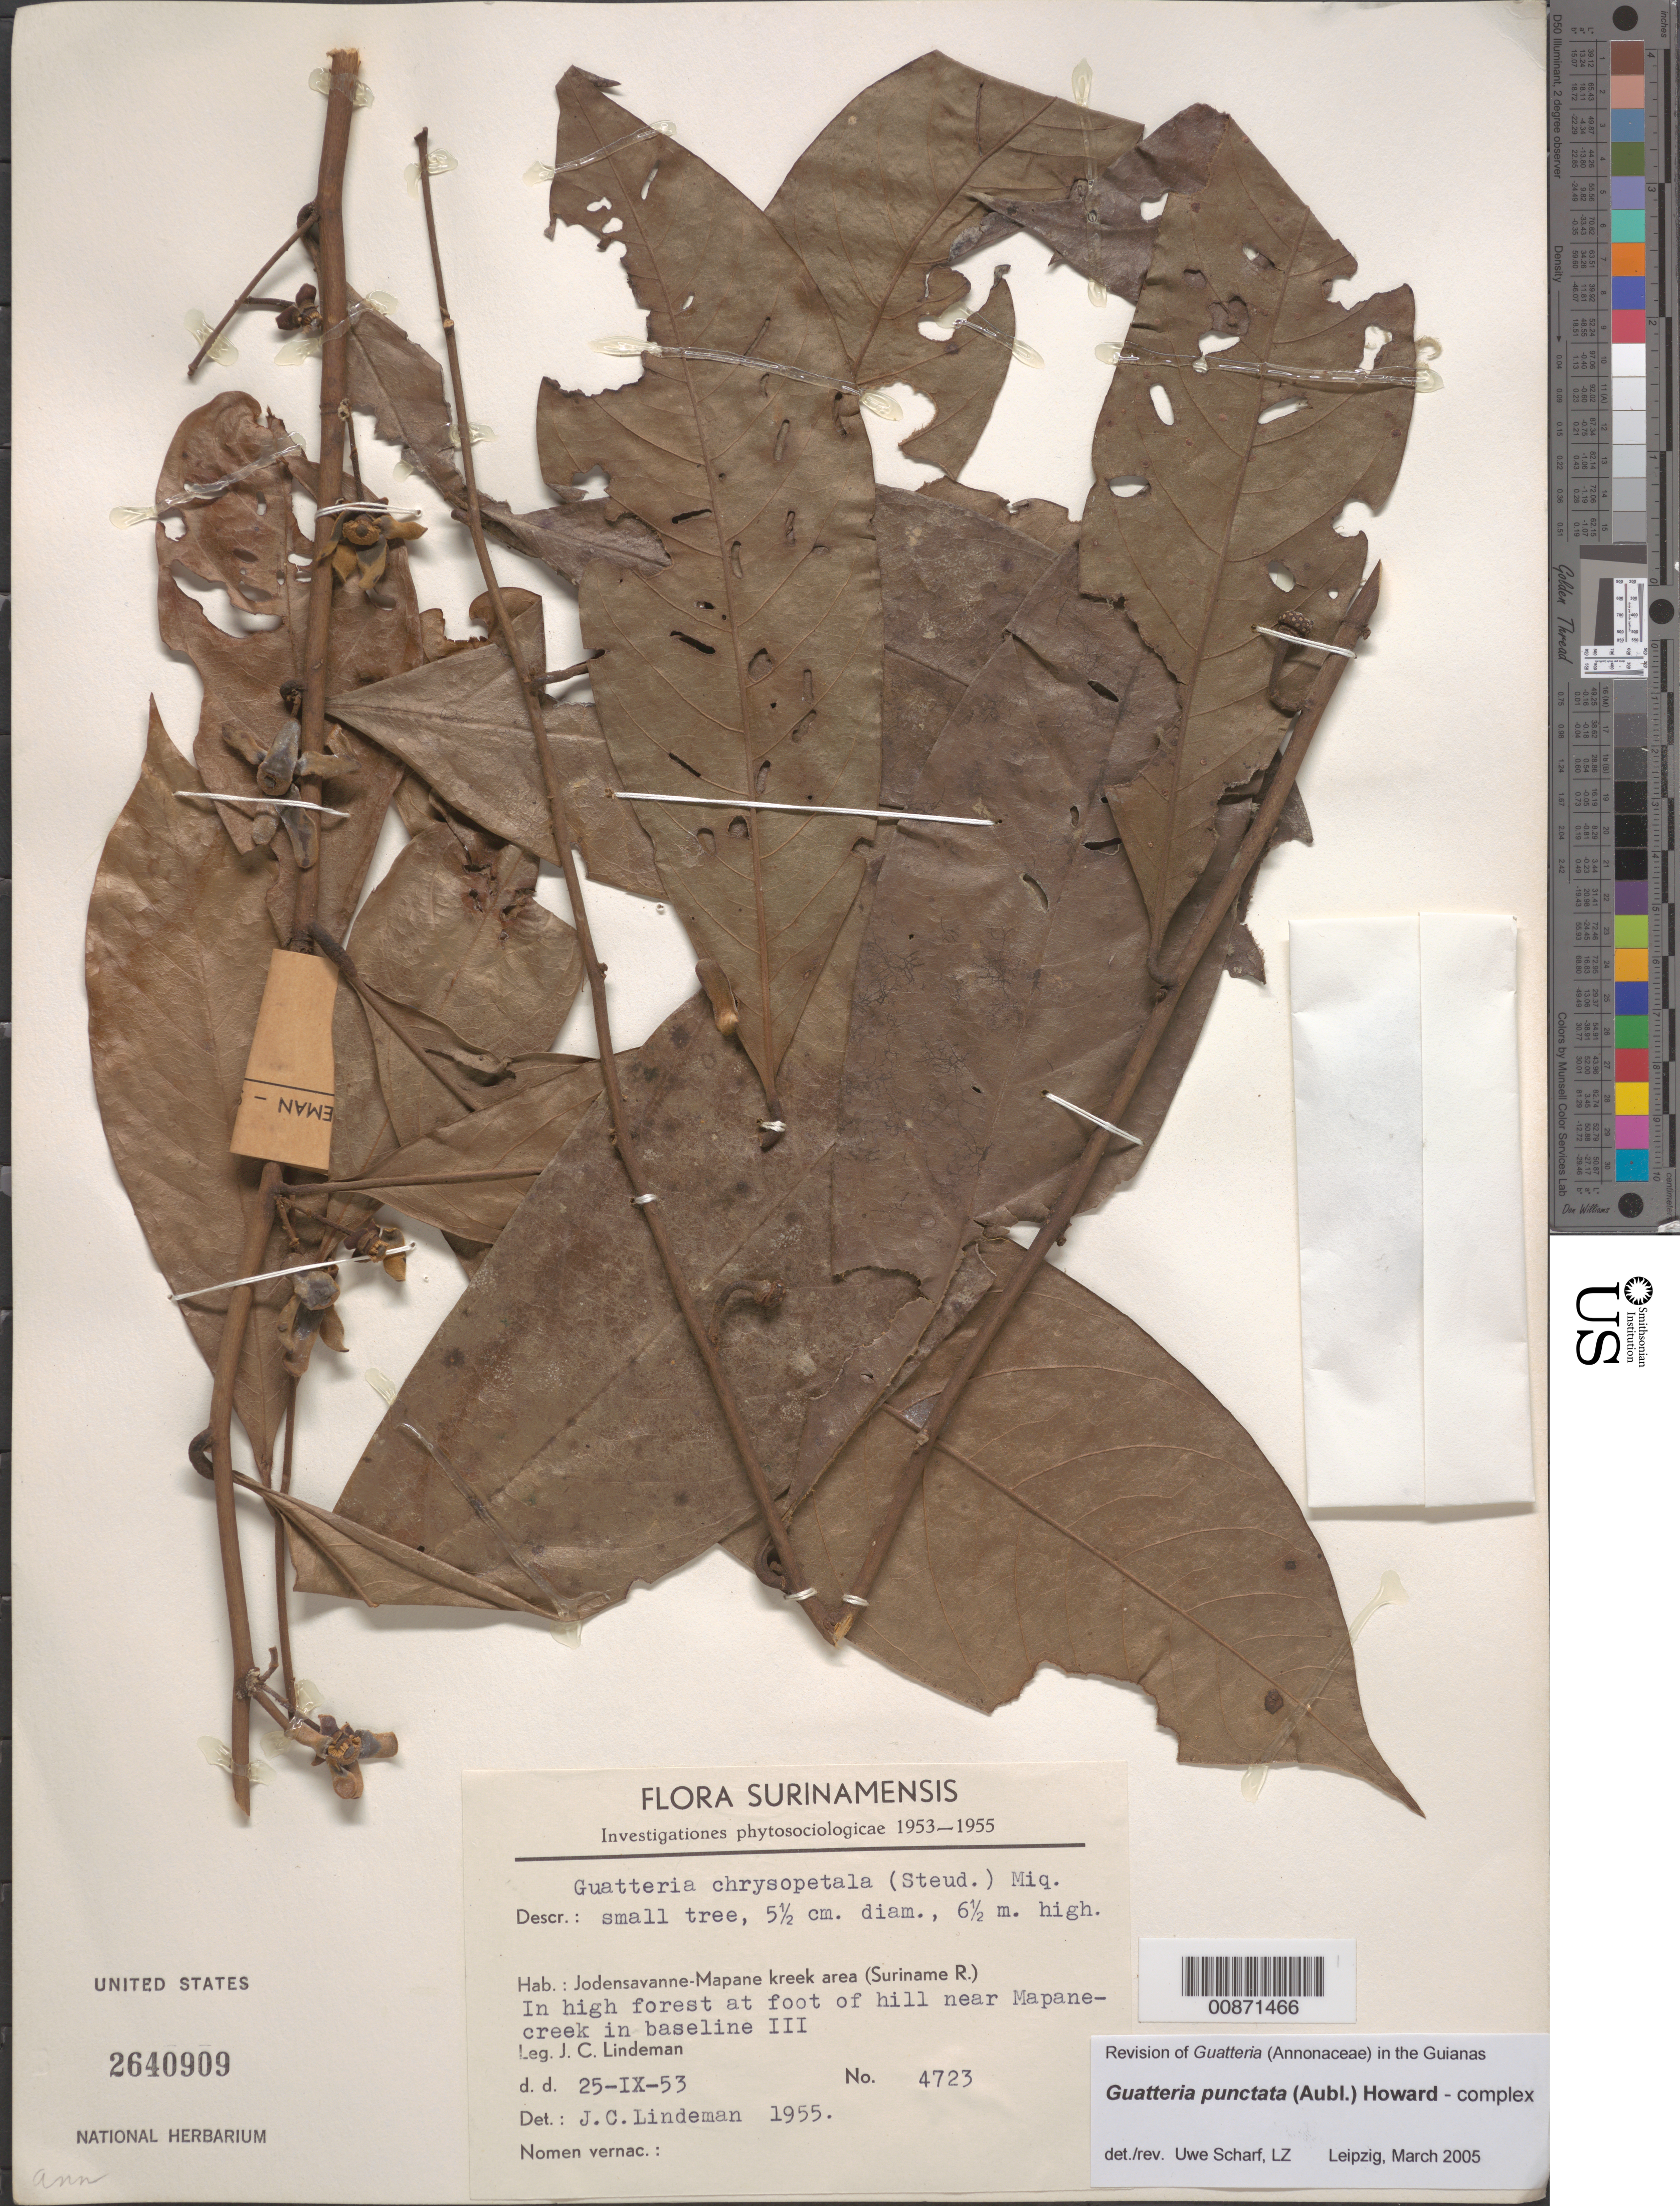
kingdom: Plantae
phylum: Tracheophyta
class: Magnoliopsida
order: Magnoliales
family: Annonaceae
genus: Guatteria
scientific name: Guatteria punctata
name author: (Aubl.) R.A. Howard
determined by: Scharf, U.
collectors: J. C. Lindeman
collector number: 4723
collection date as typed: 25-Sep-53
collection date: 1953-09-25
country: Suriname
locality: Jodensavanne-Mapane kreek area (Suriname River), near Mapane-creek in baseline III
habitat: High forest at foot of hill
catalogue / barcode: US 2640909